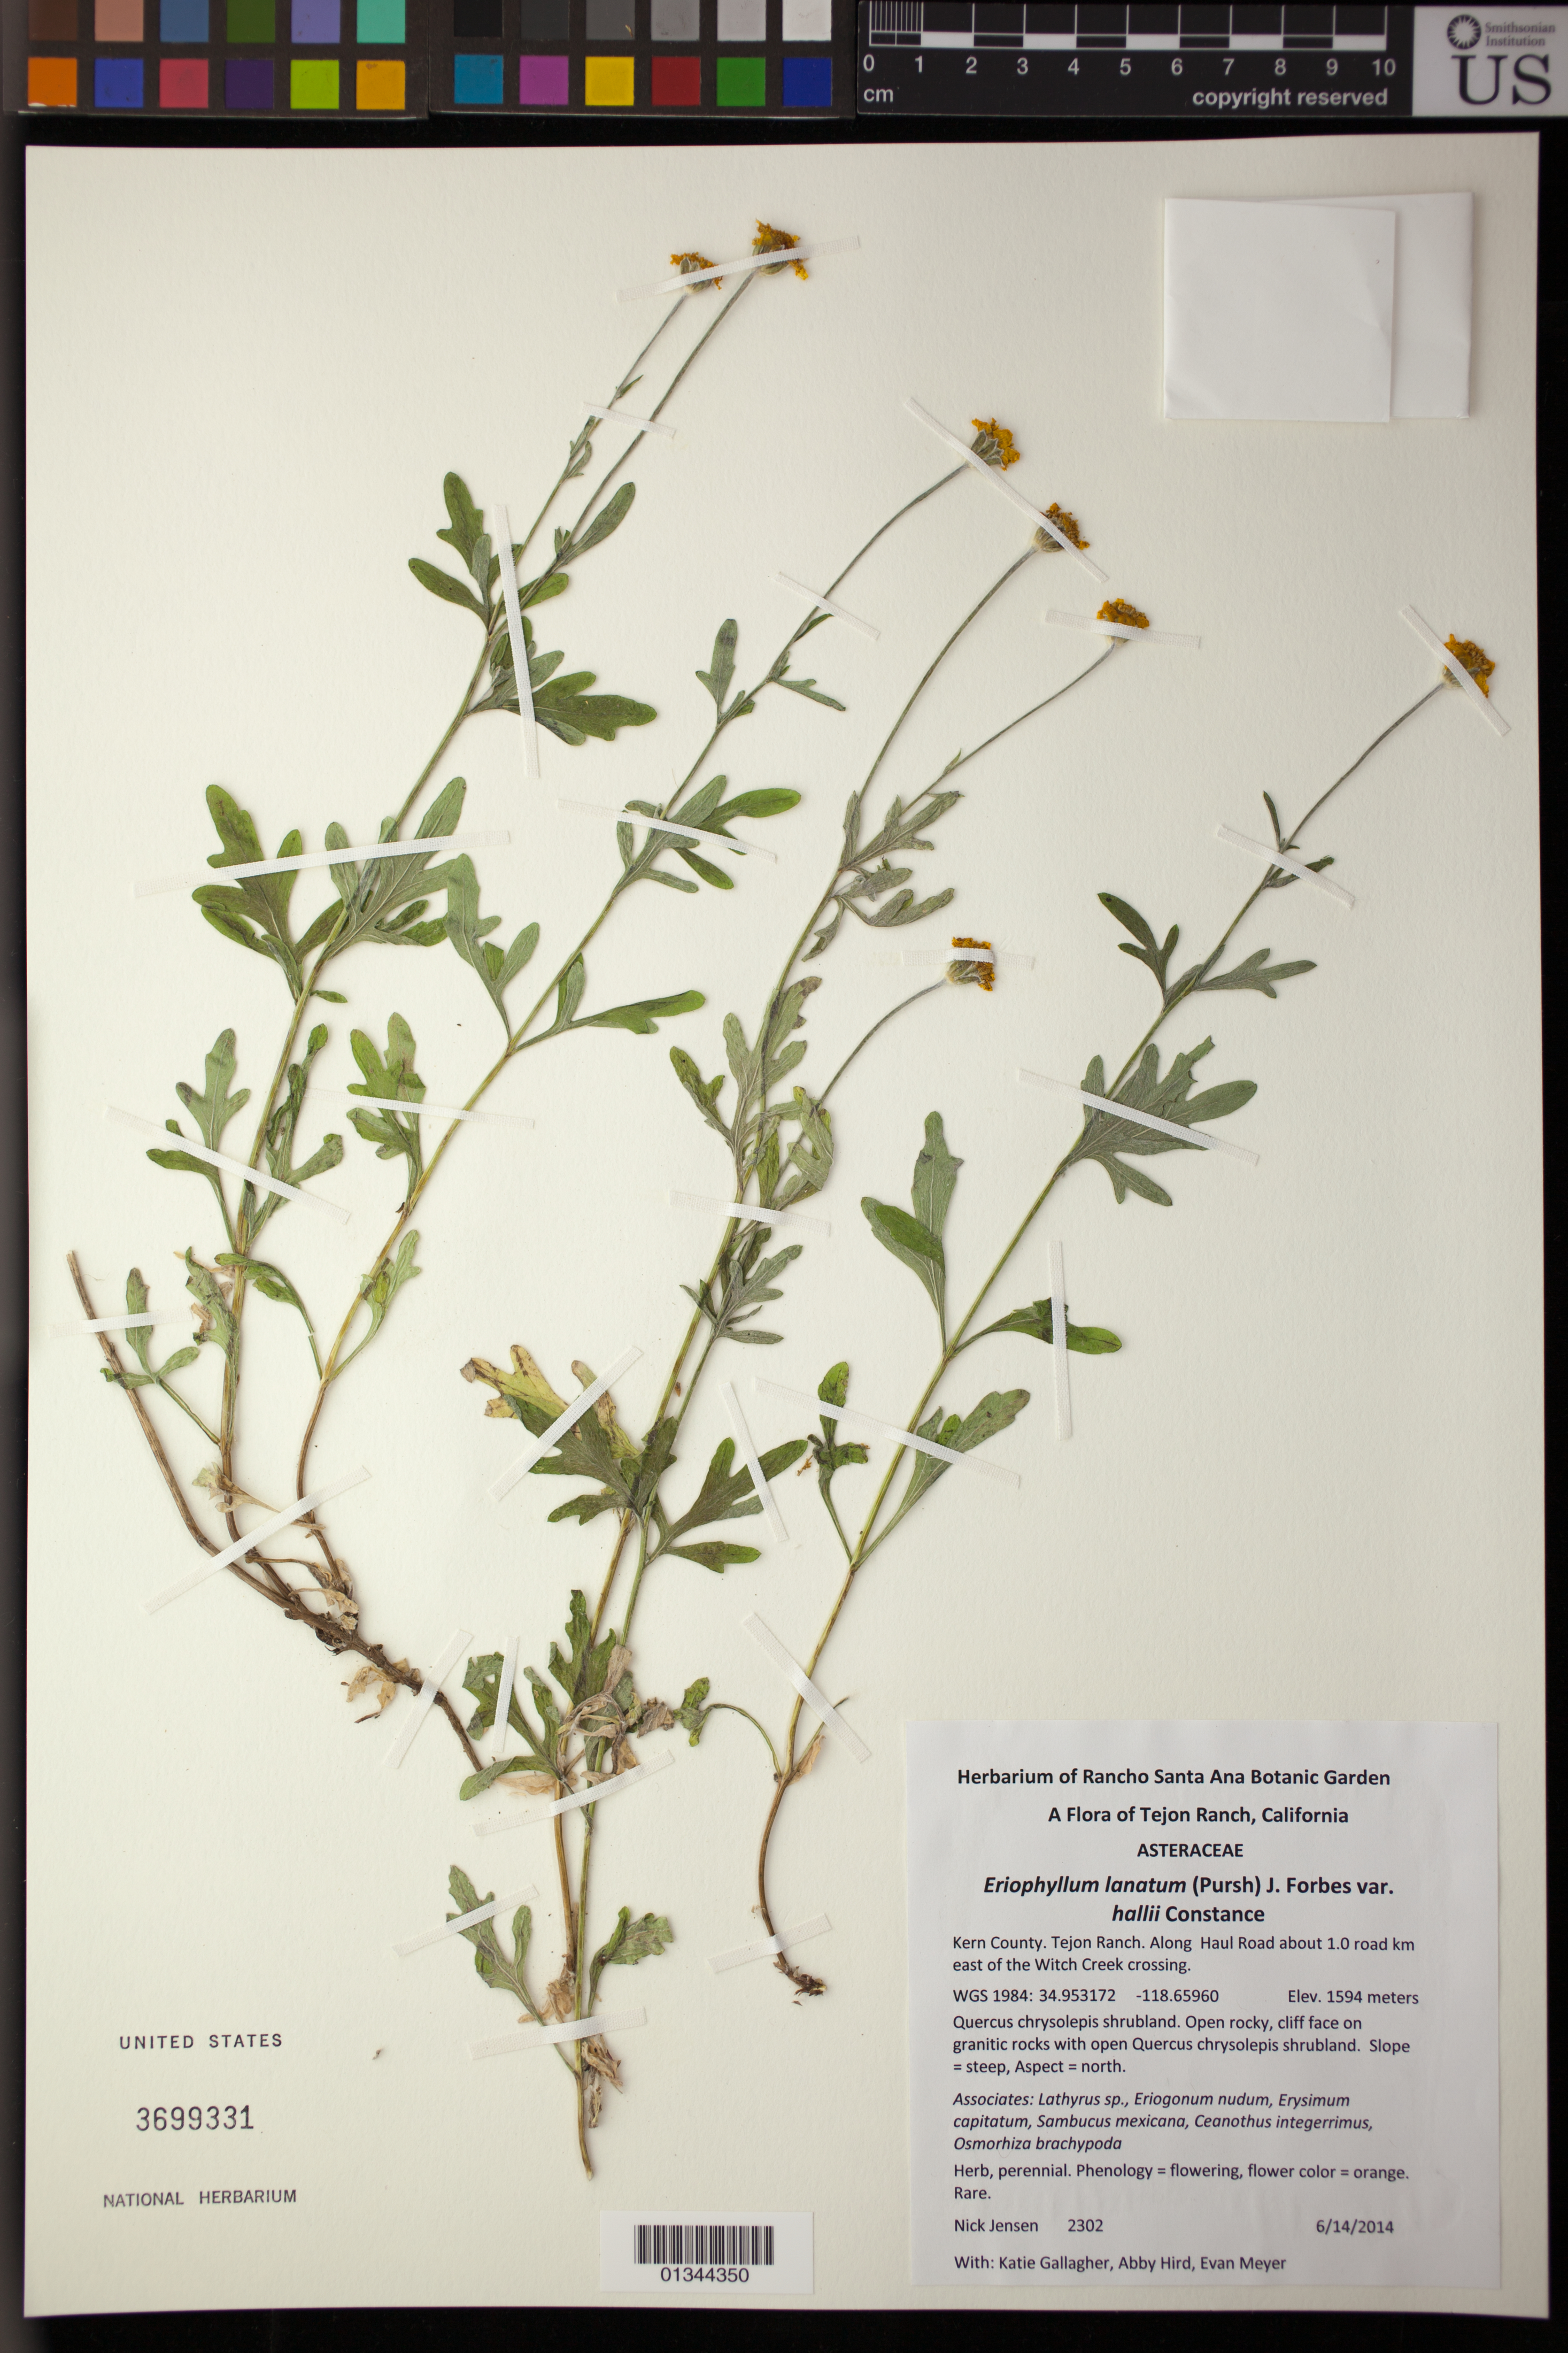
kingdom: Plantae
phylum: Tracheophyta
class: Magnoliopsida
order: Asterales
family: Asteraceae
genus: Eriophyllum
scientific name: Eriophyllum lanatum var. hallii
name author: Constance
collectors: N. Jensen, K. Gallagher, A. Hird & E. Meyer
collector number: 2302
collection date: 2014-06-14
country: United States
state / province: California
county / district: Kern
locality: Tejon Ranch, along Haul Road about 1.0 road km east of the Witch Creek crossing.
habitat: Quercus chrysolepis shrubland. Open rocky, cliff face on granitic rocks with open Quercus chrysolepis shrubland.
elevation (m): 1594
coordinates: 34.953172, -118.65960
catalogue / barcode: US 3699331